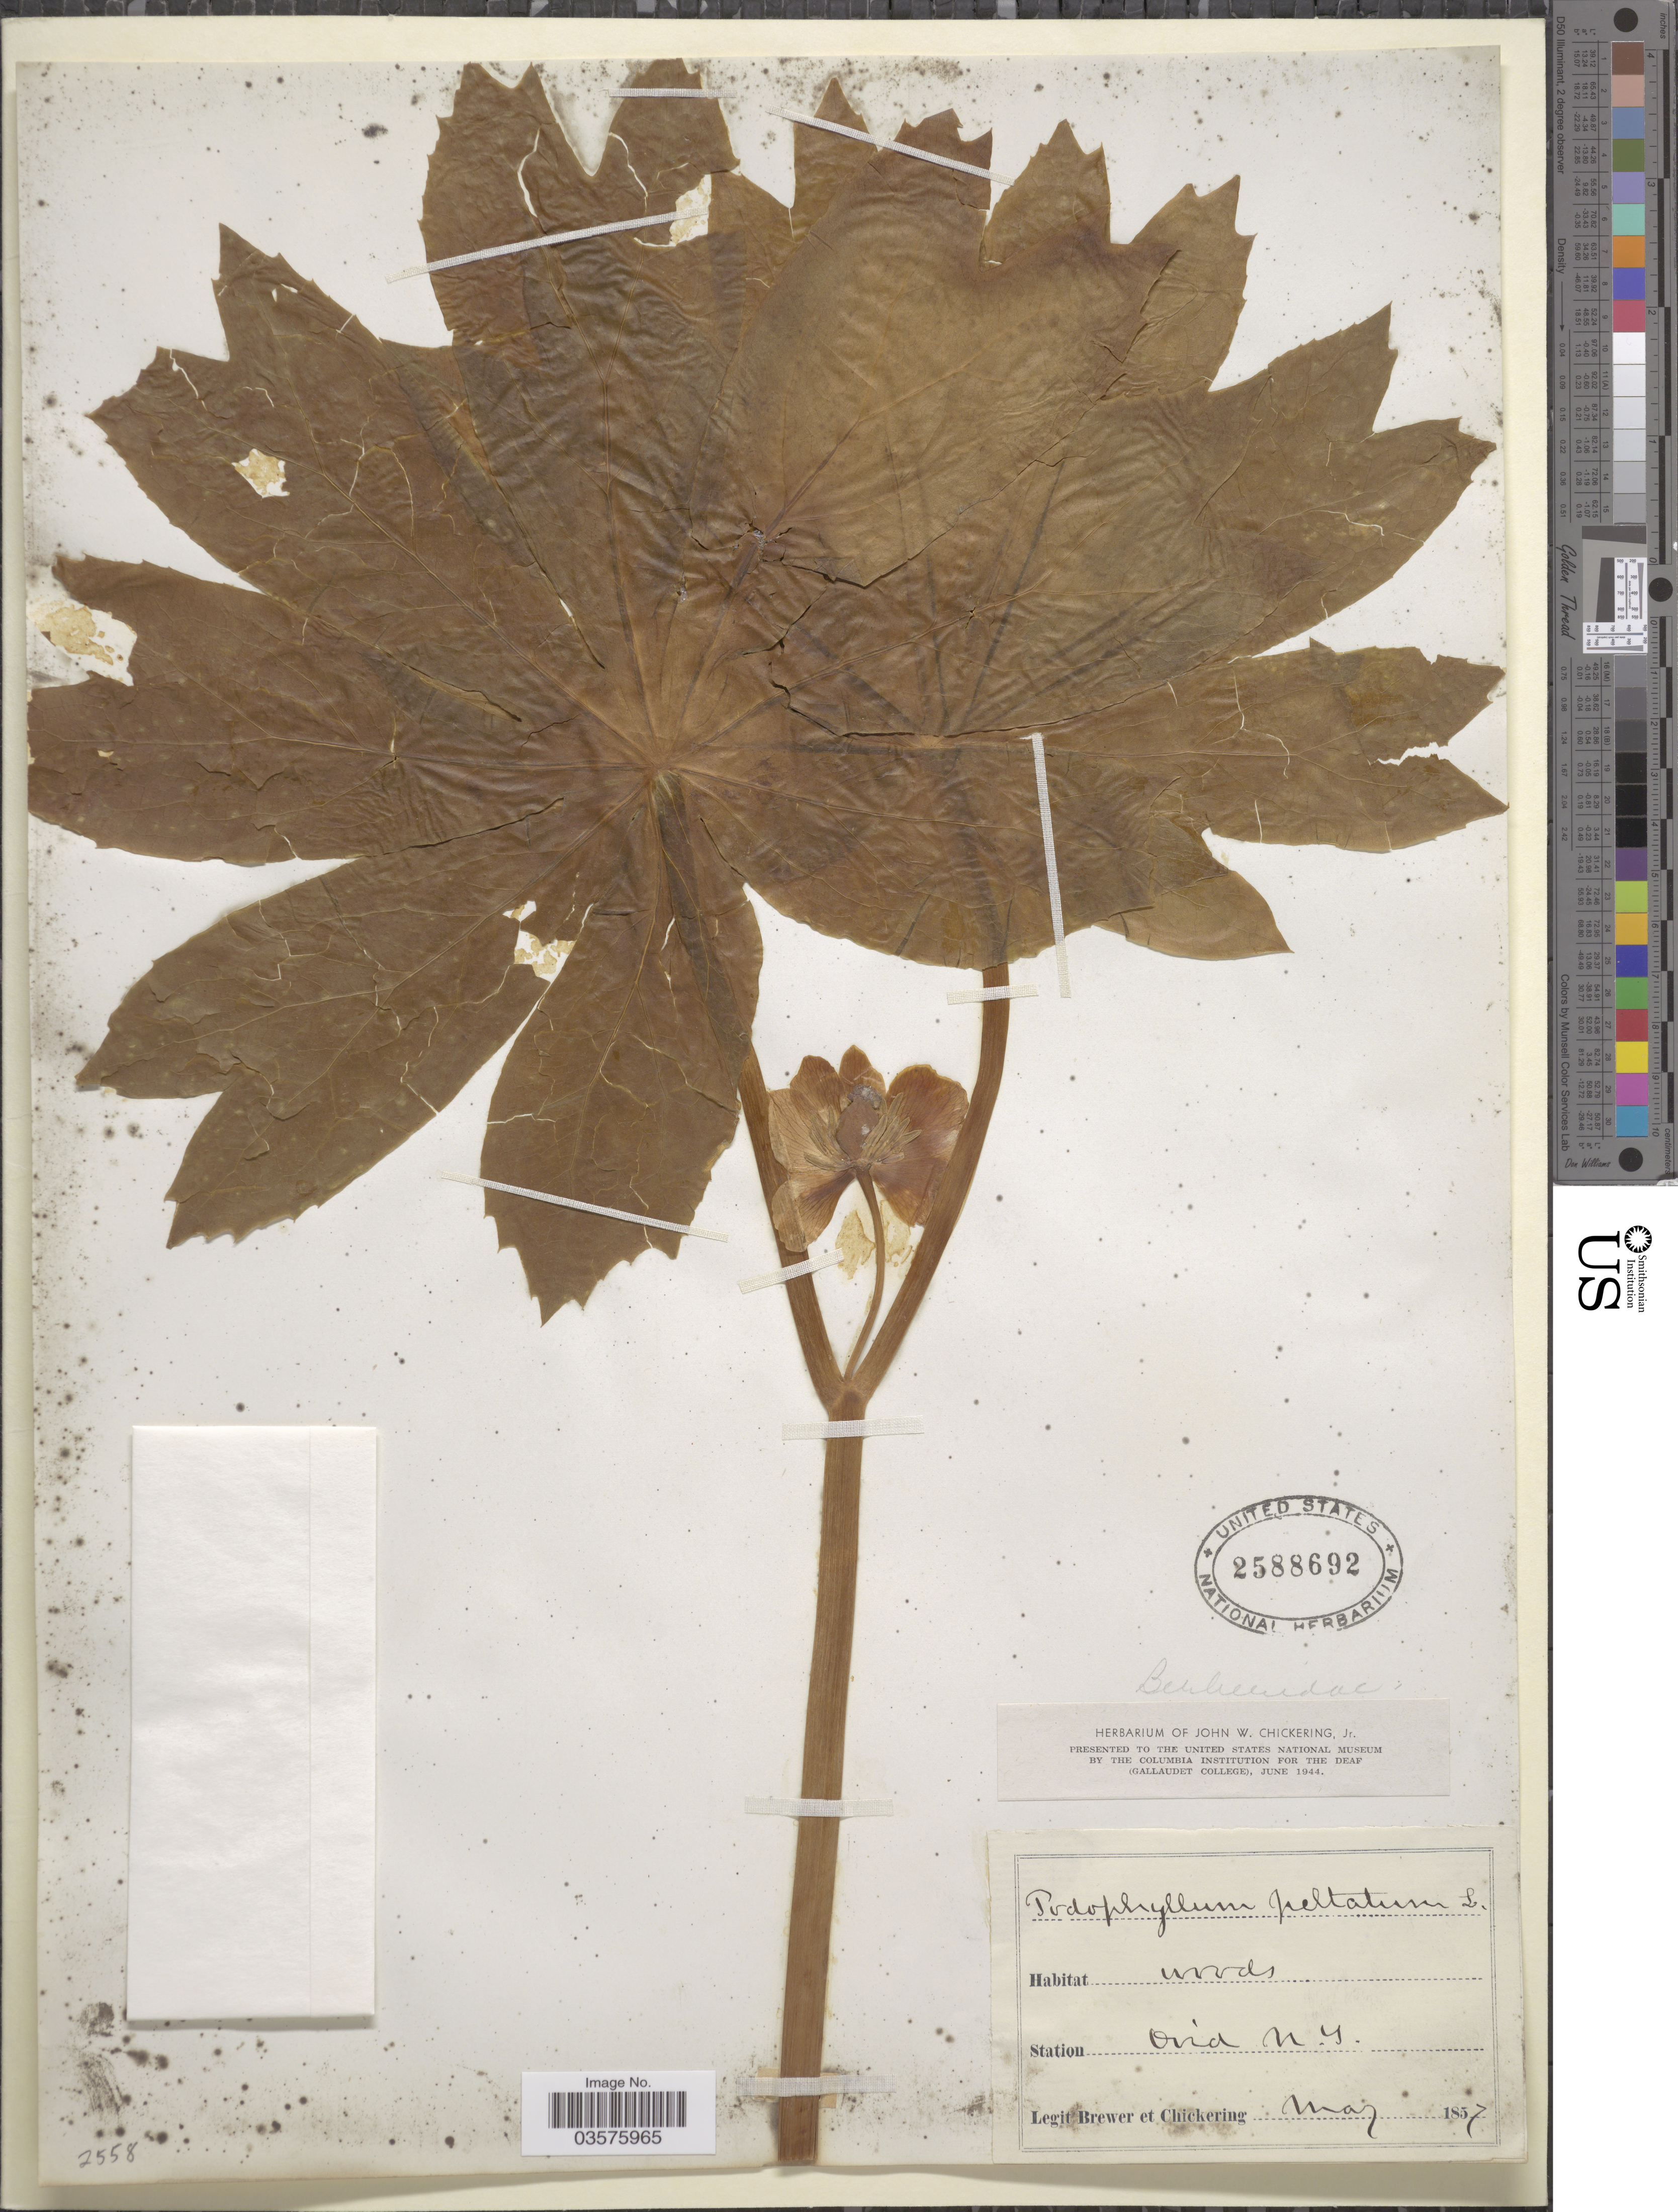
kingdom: Plantae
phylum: Tracheophyta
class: Magnoliopsida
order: Ranunculales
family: Berberidaceae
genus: Podophyllum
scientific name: Podophyllum peltatum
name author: L.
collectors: -. Brewer & J. Chickering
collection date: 1857-05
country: United States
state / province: New York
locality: Woods. Station Ovid.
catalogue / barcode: US 2588692